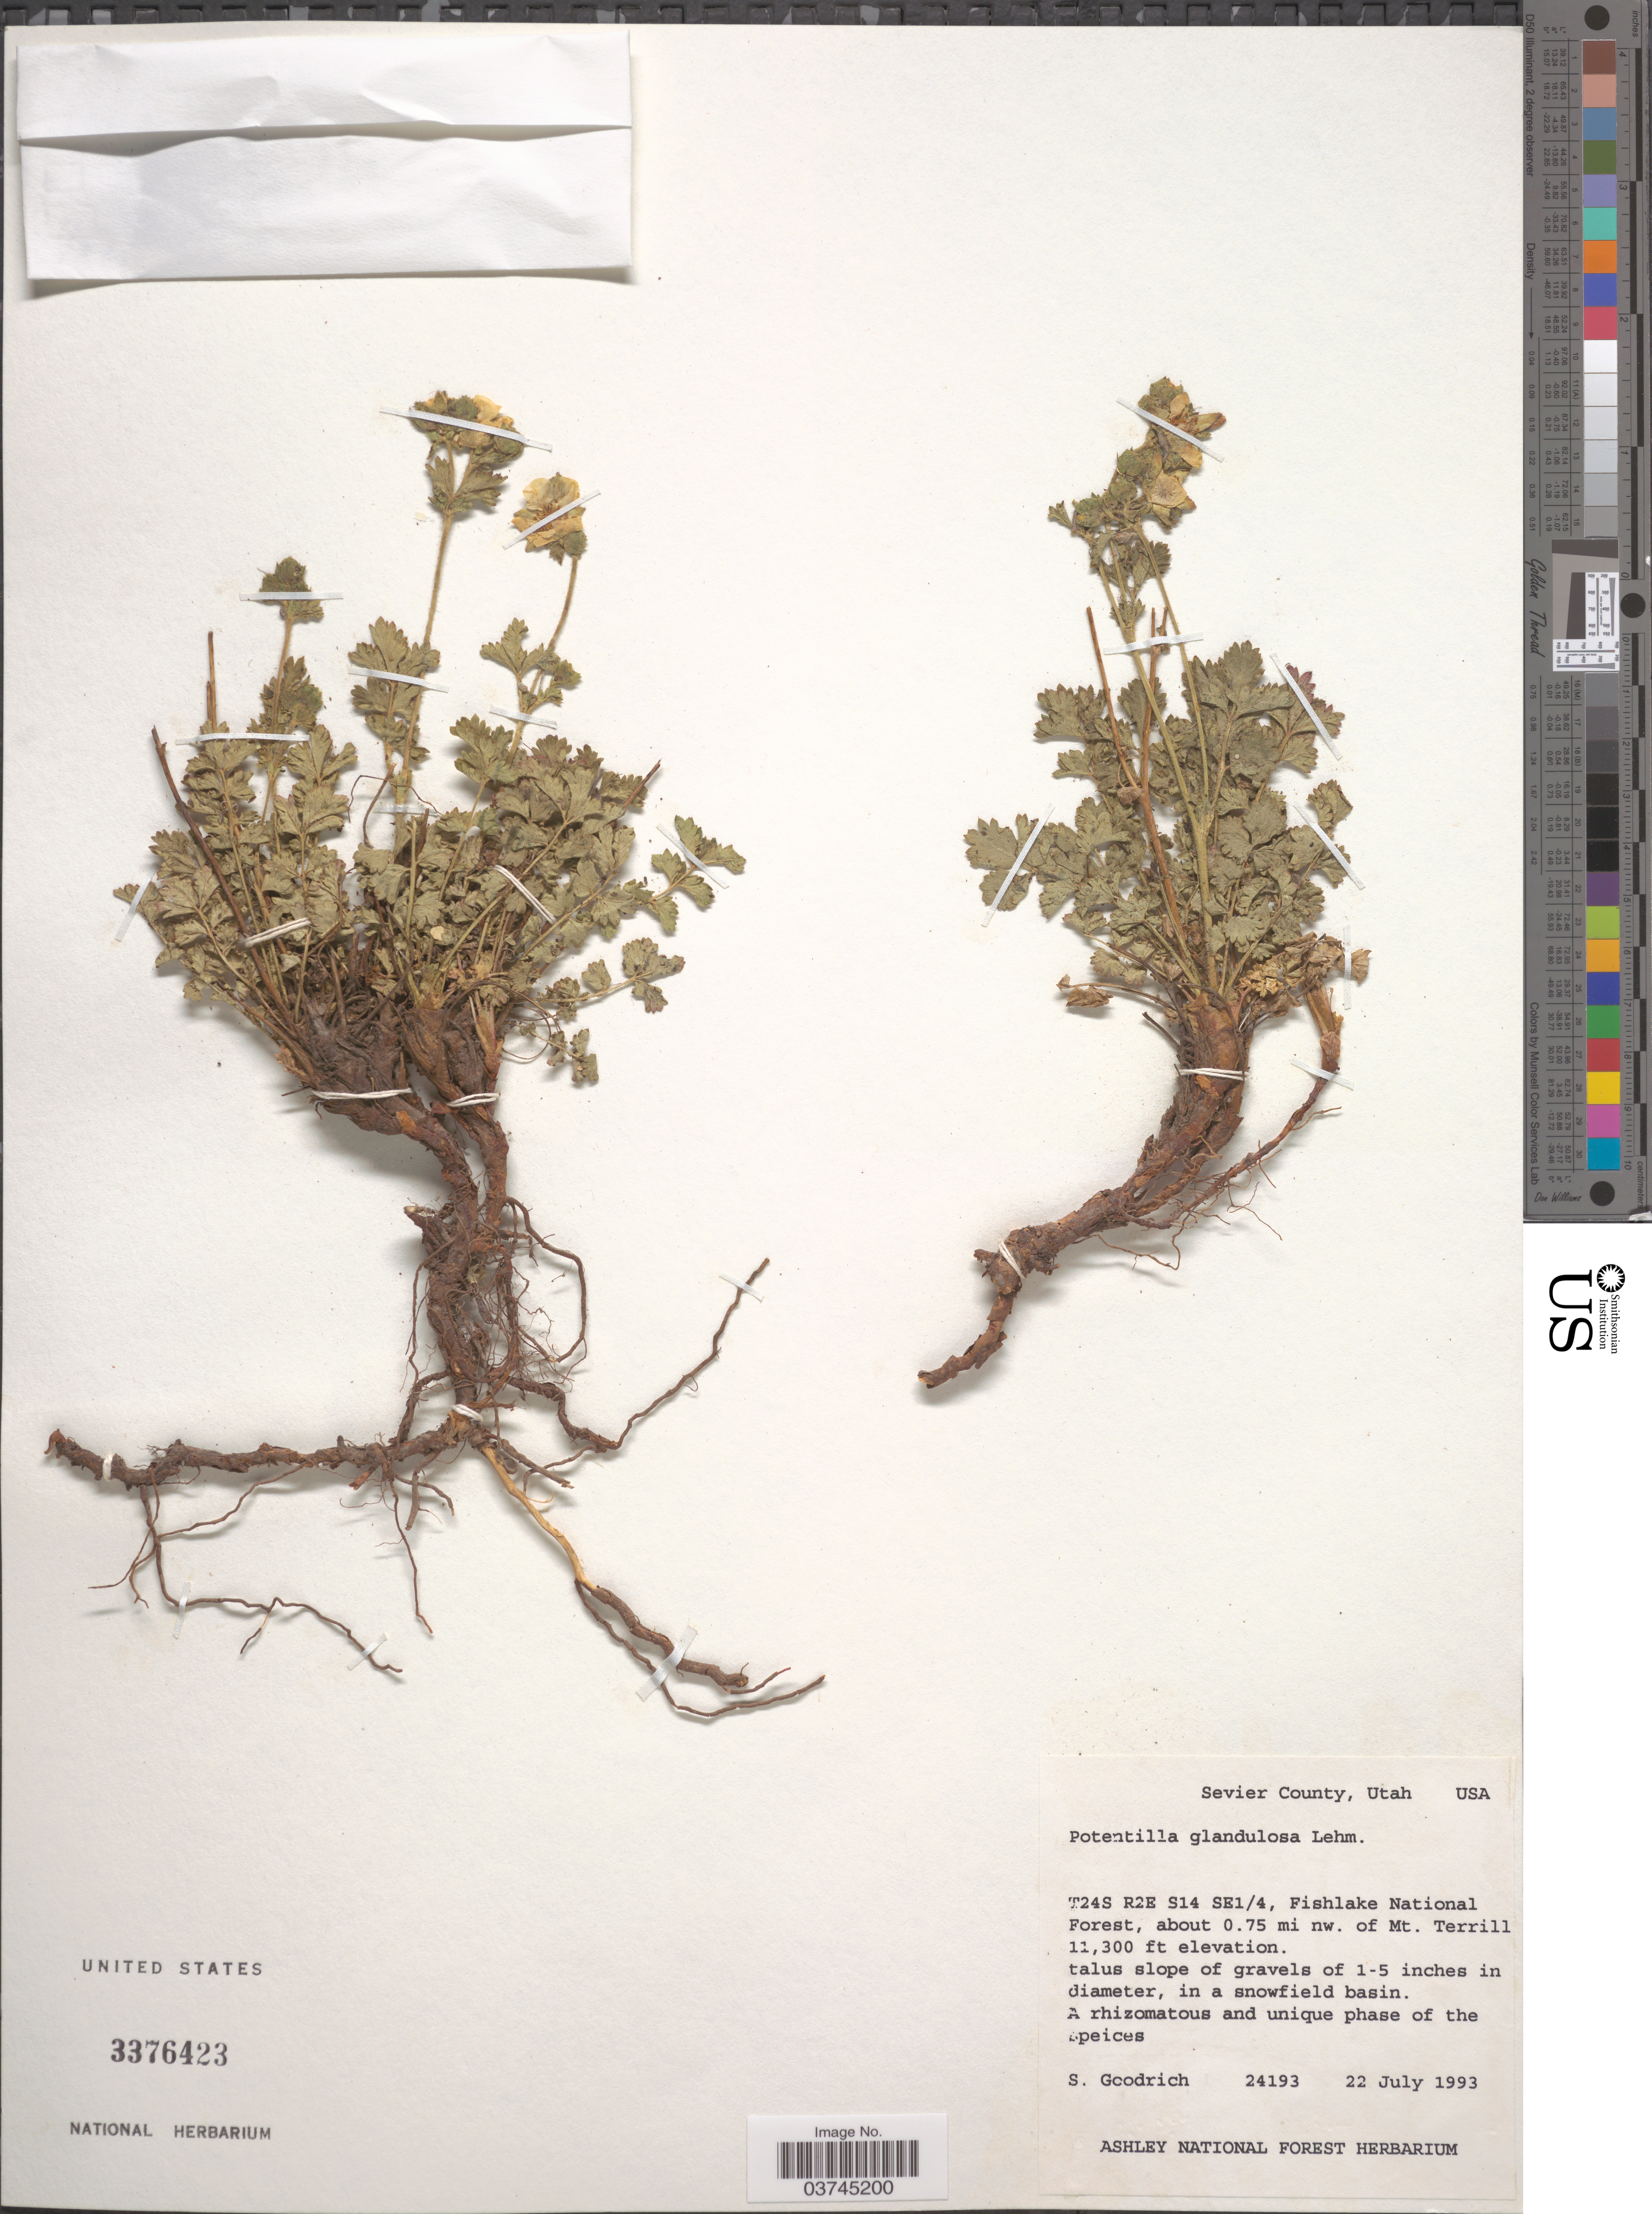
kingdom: Plantae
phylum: Tracheophyta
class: Magnoliopsida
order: Rosales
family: Rosaceae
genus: Drymocallis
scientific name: Drymocallis fissa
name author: (Nutt.) Rydb.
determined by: Rolfsmeier, S. B.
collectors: S. Goodrich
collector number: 24193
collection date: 1993-07-22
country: United States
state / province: Utah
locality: Sevier County. T24S R2E S14 SE¼, Fishlake National Forest, about 0.75 mi nw. of Mt. Terrill.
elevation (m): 3444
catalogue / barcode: US 3376423